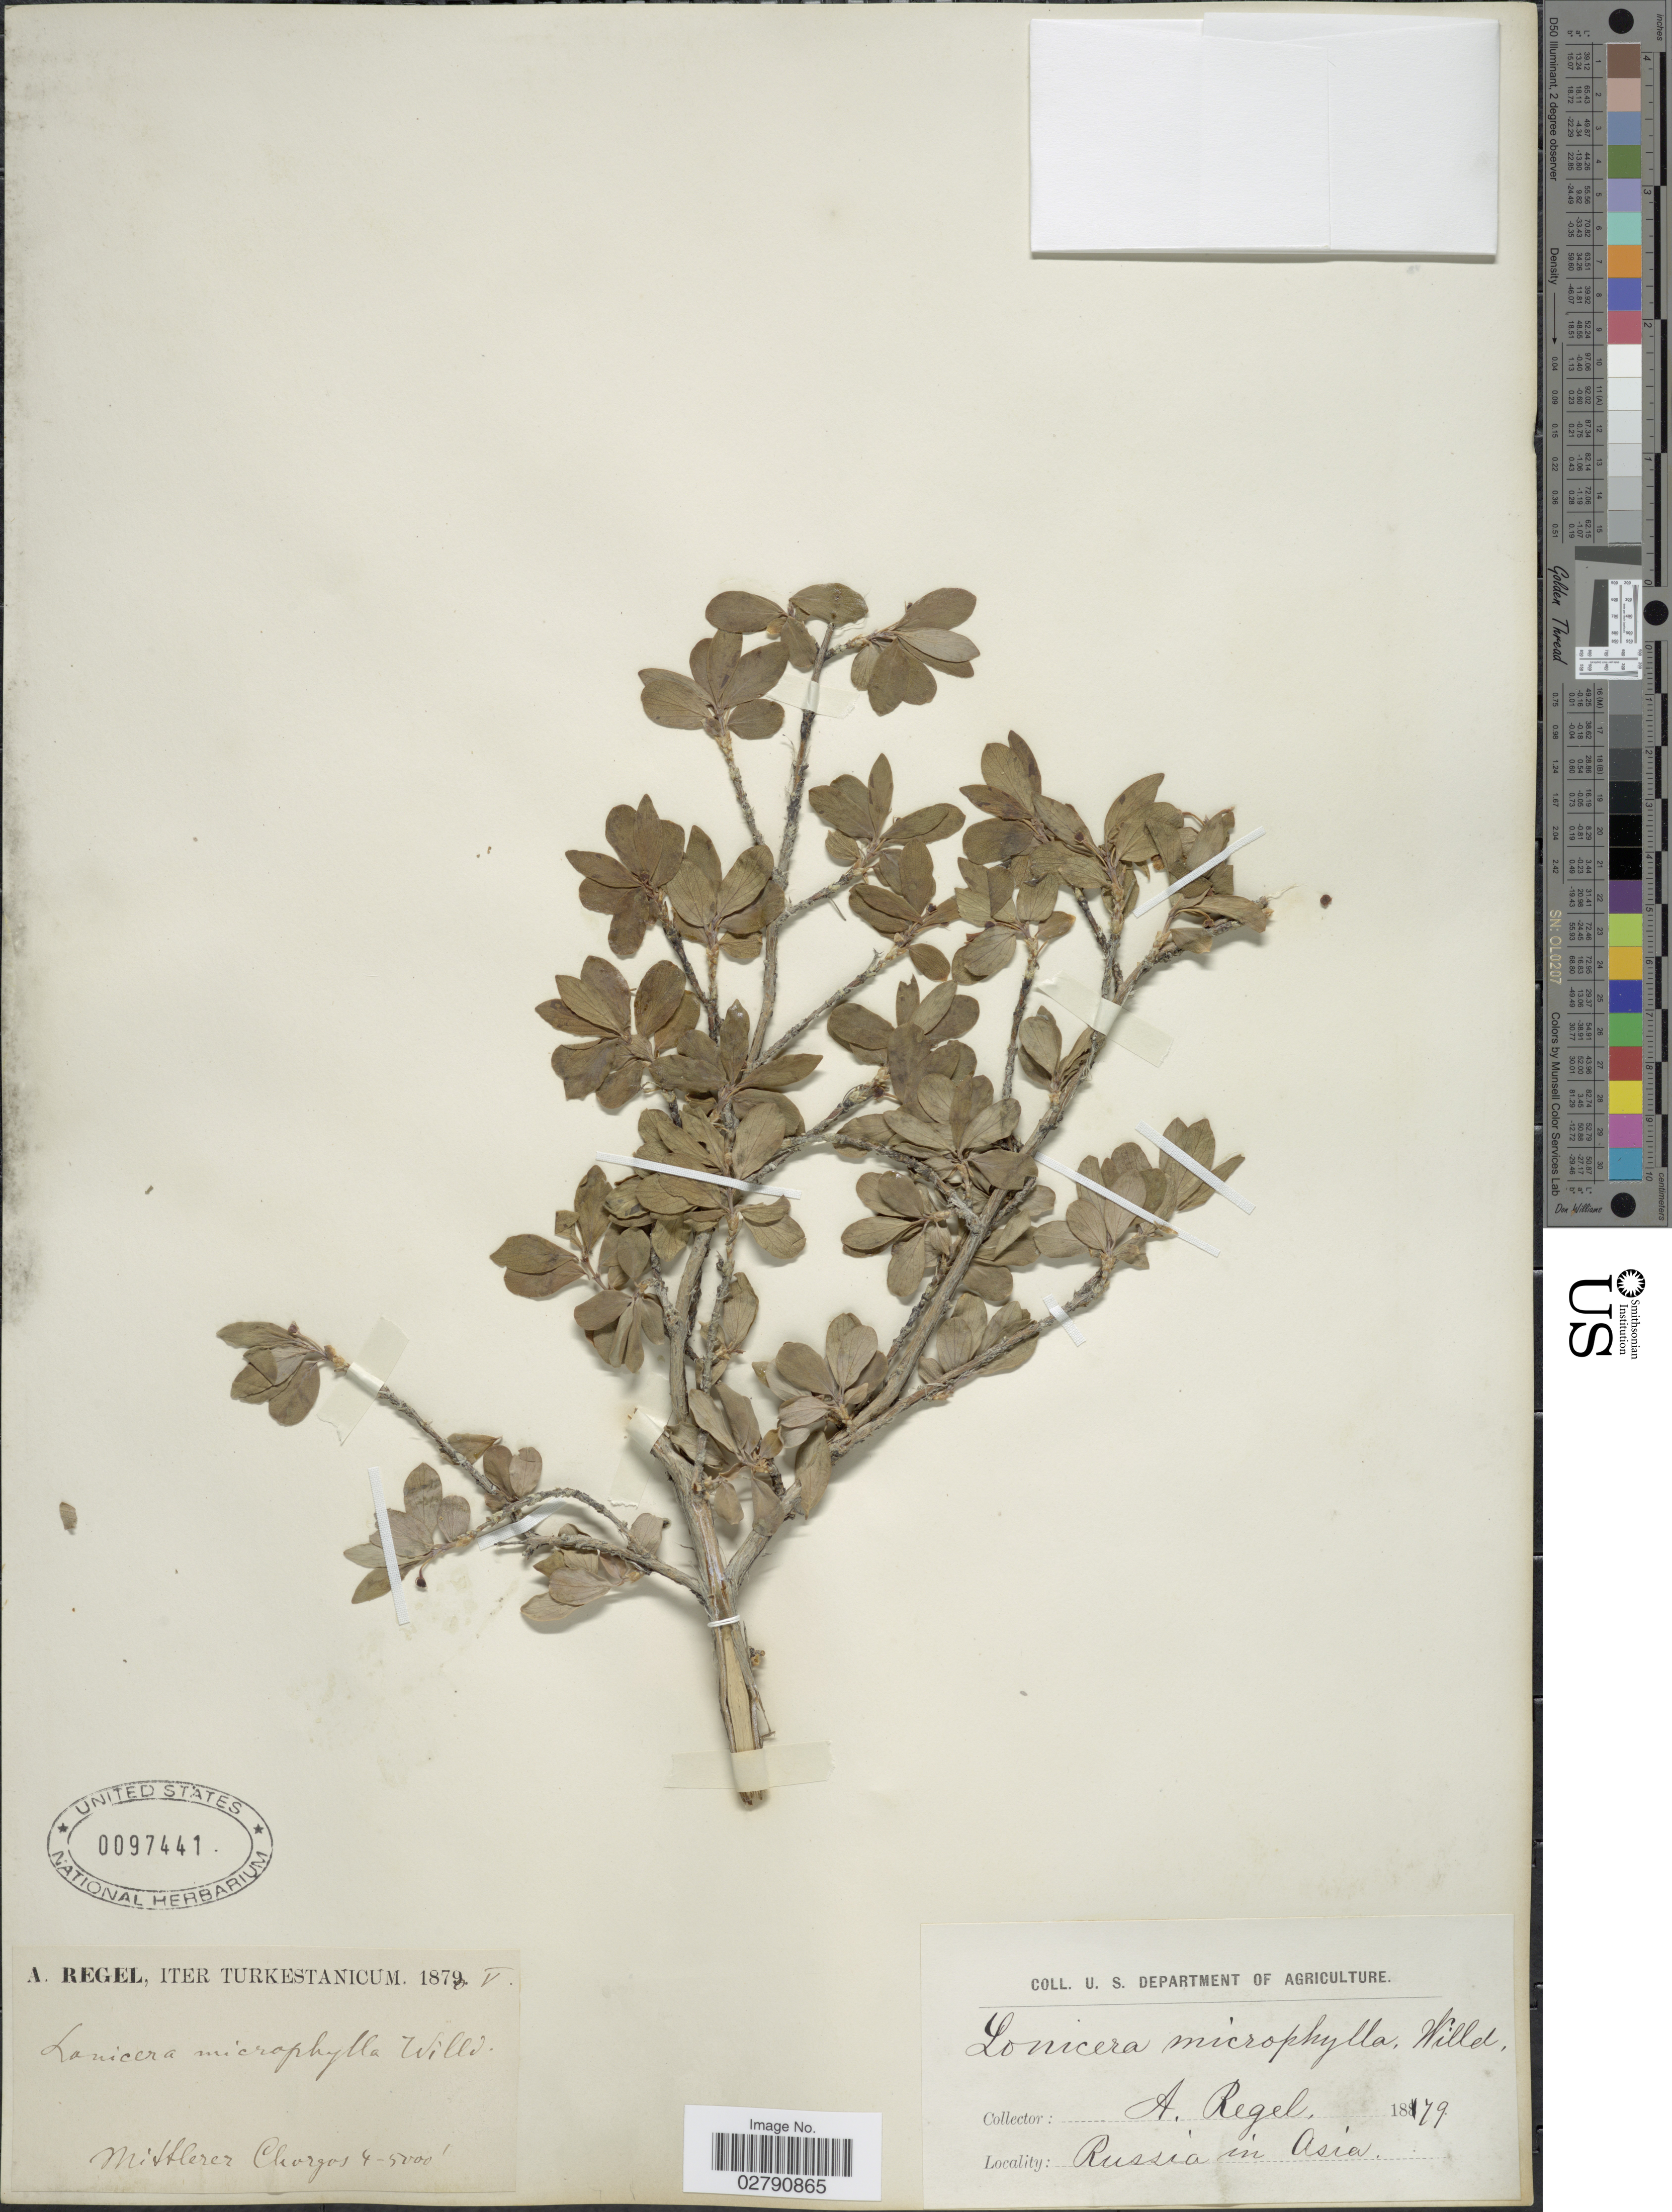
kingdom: Plantae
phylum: Tracheophyta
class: Magnoliopsida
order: Dipsacales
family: Caprifoliaceae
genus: Lonicera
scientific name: Lonicera microphylla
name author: Willd. ex Schult.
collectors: A. Regel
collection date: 1879-05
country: Russian Federation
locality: Russia in Asia.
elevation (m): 1219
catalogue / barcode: US 97441